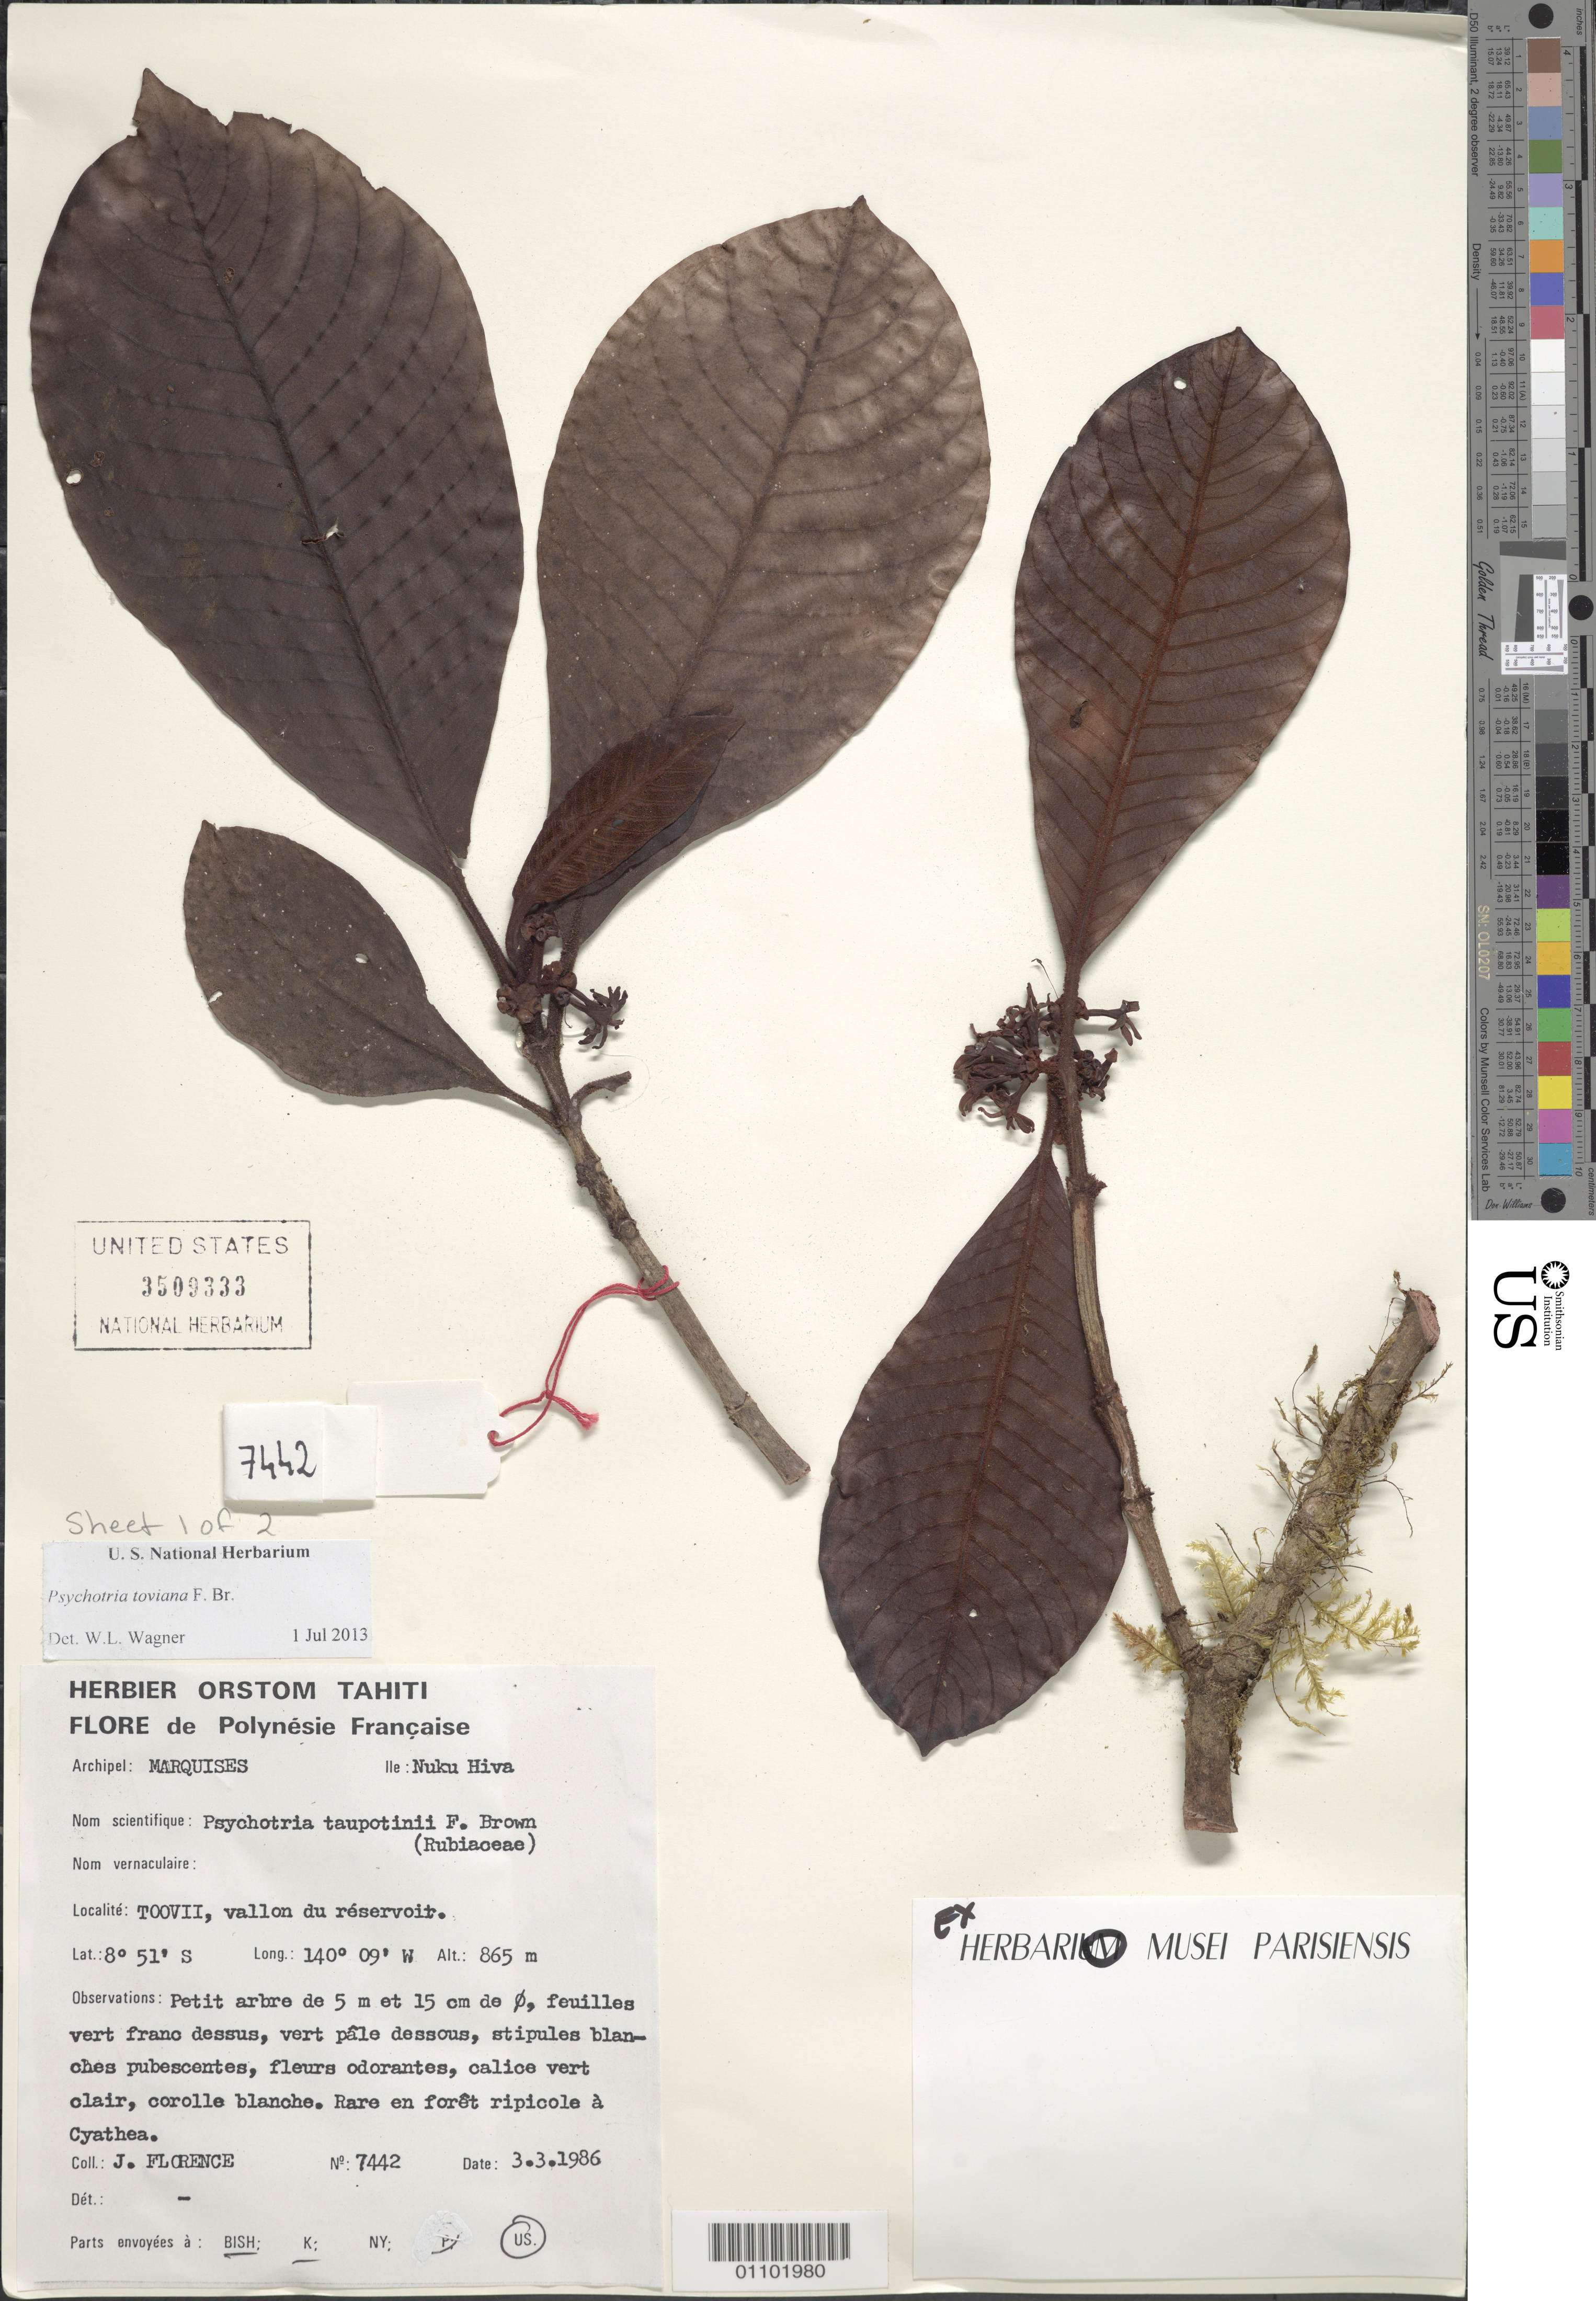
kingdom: Plantae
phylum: Tracheophyta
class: Magnoliopsida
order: Gentianales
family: Rubiaceae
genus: Psychotria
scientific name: Psychotria toviana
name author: F. Br.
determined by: Florence, J.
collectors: J. Florence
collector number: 7442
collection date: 1986-03-03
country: French Polynesia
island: Nuku Hiva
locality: Toovii, vallon du réservoir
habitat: Rare en forêt ripicole à Cyathea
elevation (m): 865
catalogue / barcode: US 3509333